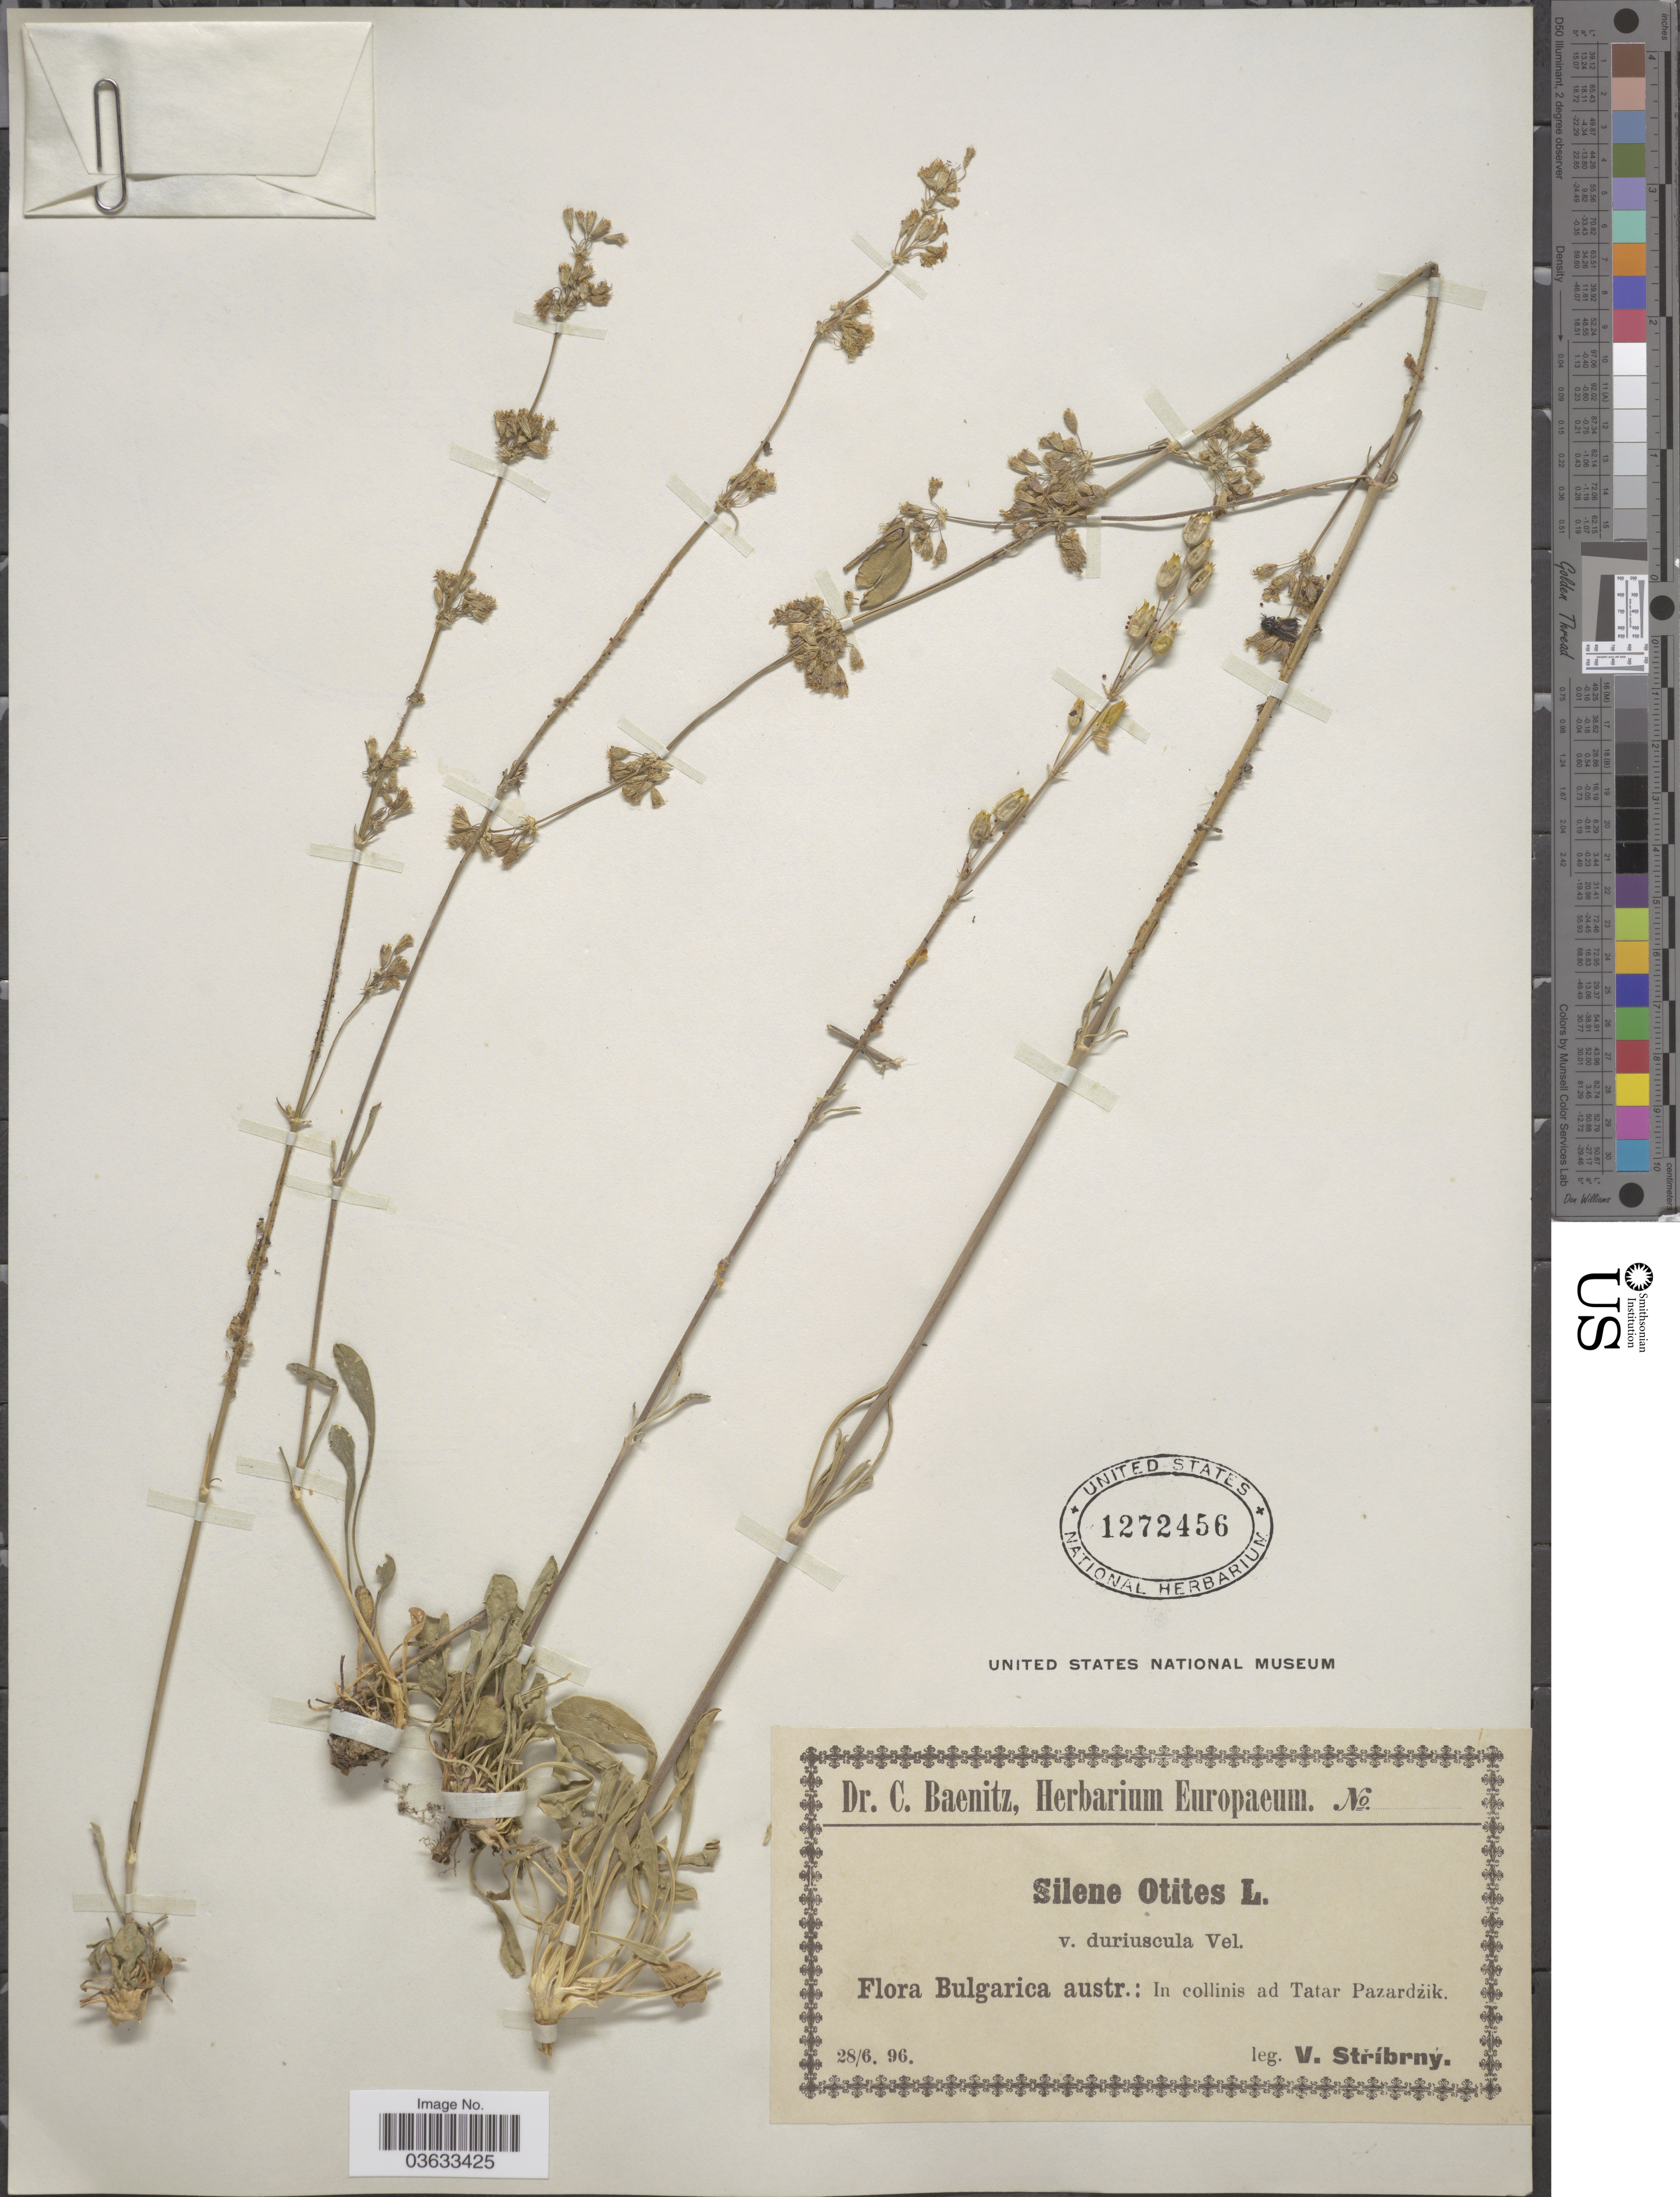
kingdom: Plantae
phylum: Tracheophyta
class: Magnoliopsida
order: Caryophyllales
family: Caryophyllaceae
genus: Silene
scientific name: Silene otites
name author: (L.) Wibel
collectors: V. Stribrny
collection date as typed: Transcribed d/m/y: 28/6/96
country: Bulgaria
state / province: Pazardzhik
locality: Bulgarica austr.: In collinis ad Tatar Pazardzik.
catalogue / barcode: US 1272456